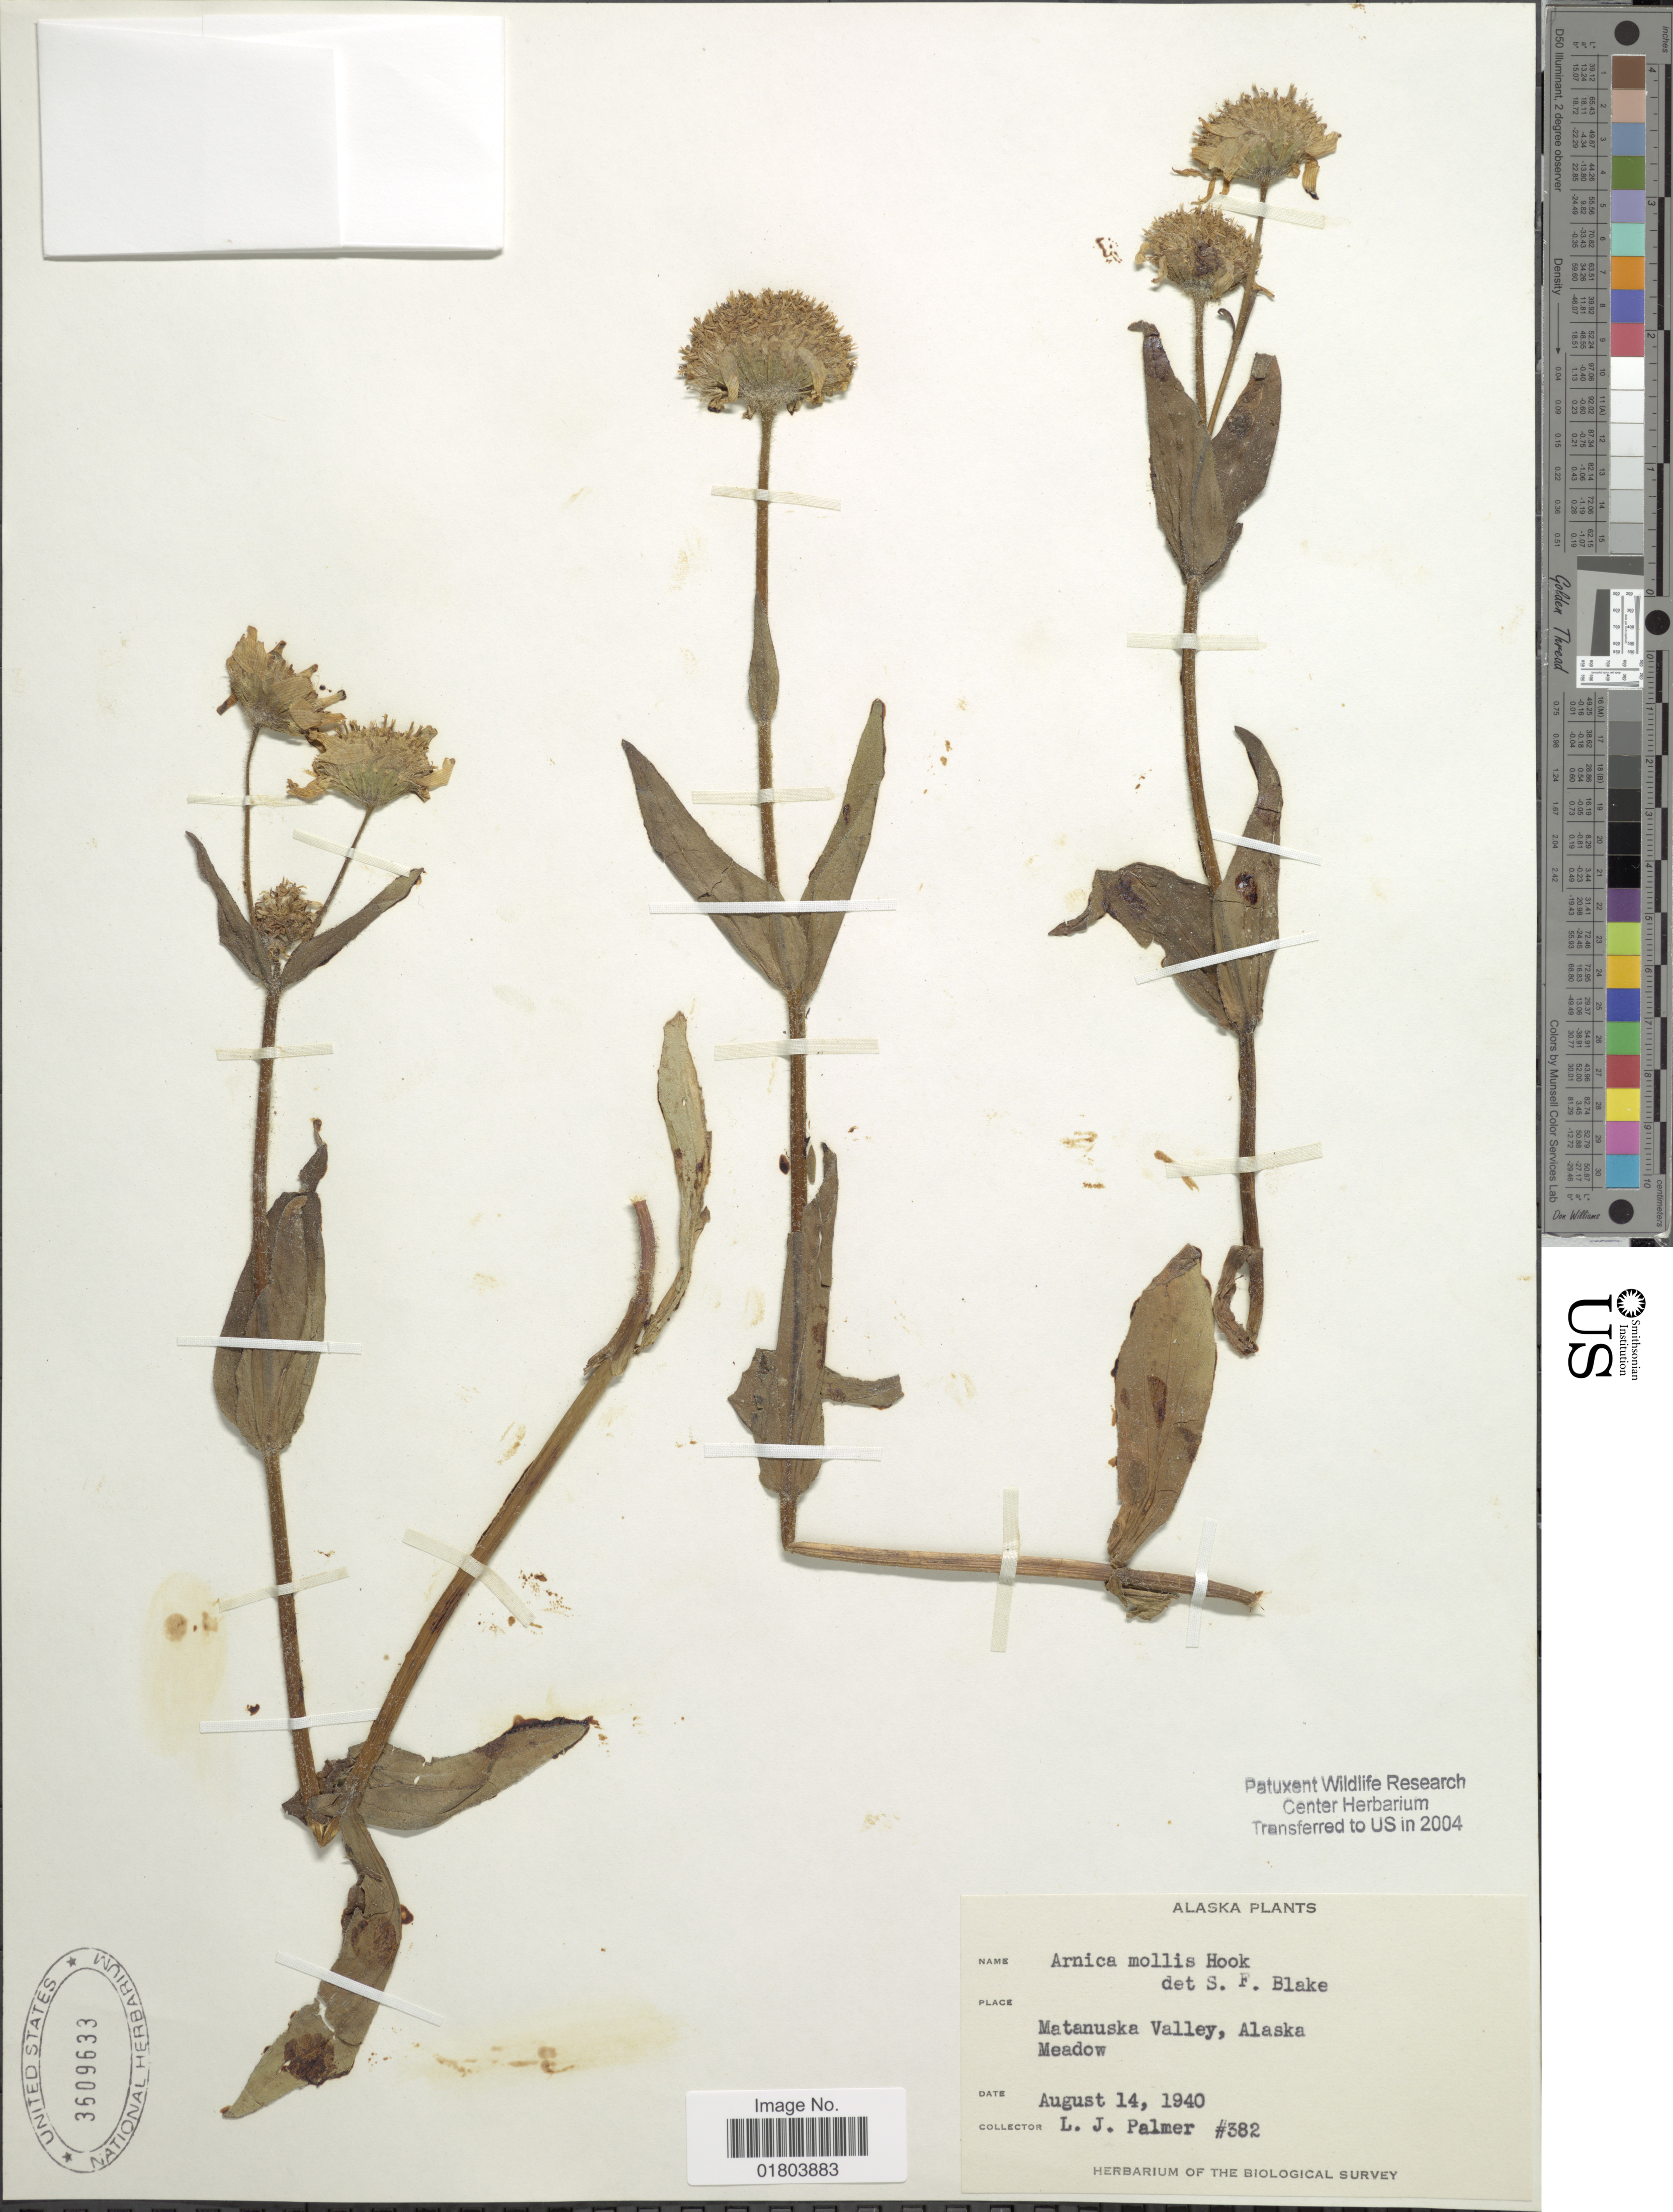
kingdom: Plantae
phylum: Tracheophyta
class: Magnoliopsida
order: Asterales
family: Asteraceae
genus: Arnica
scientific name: Arnica mollis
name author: Hook.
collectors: L. J. Palmer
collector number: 382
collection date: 1940-08-14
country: United States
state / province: Alaska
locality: Matanuska Valley, Meadow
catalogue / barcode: US 3609633